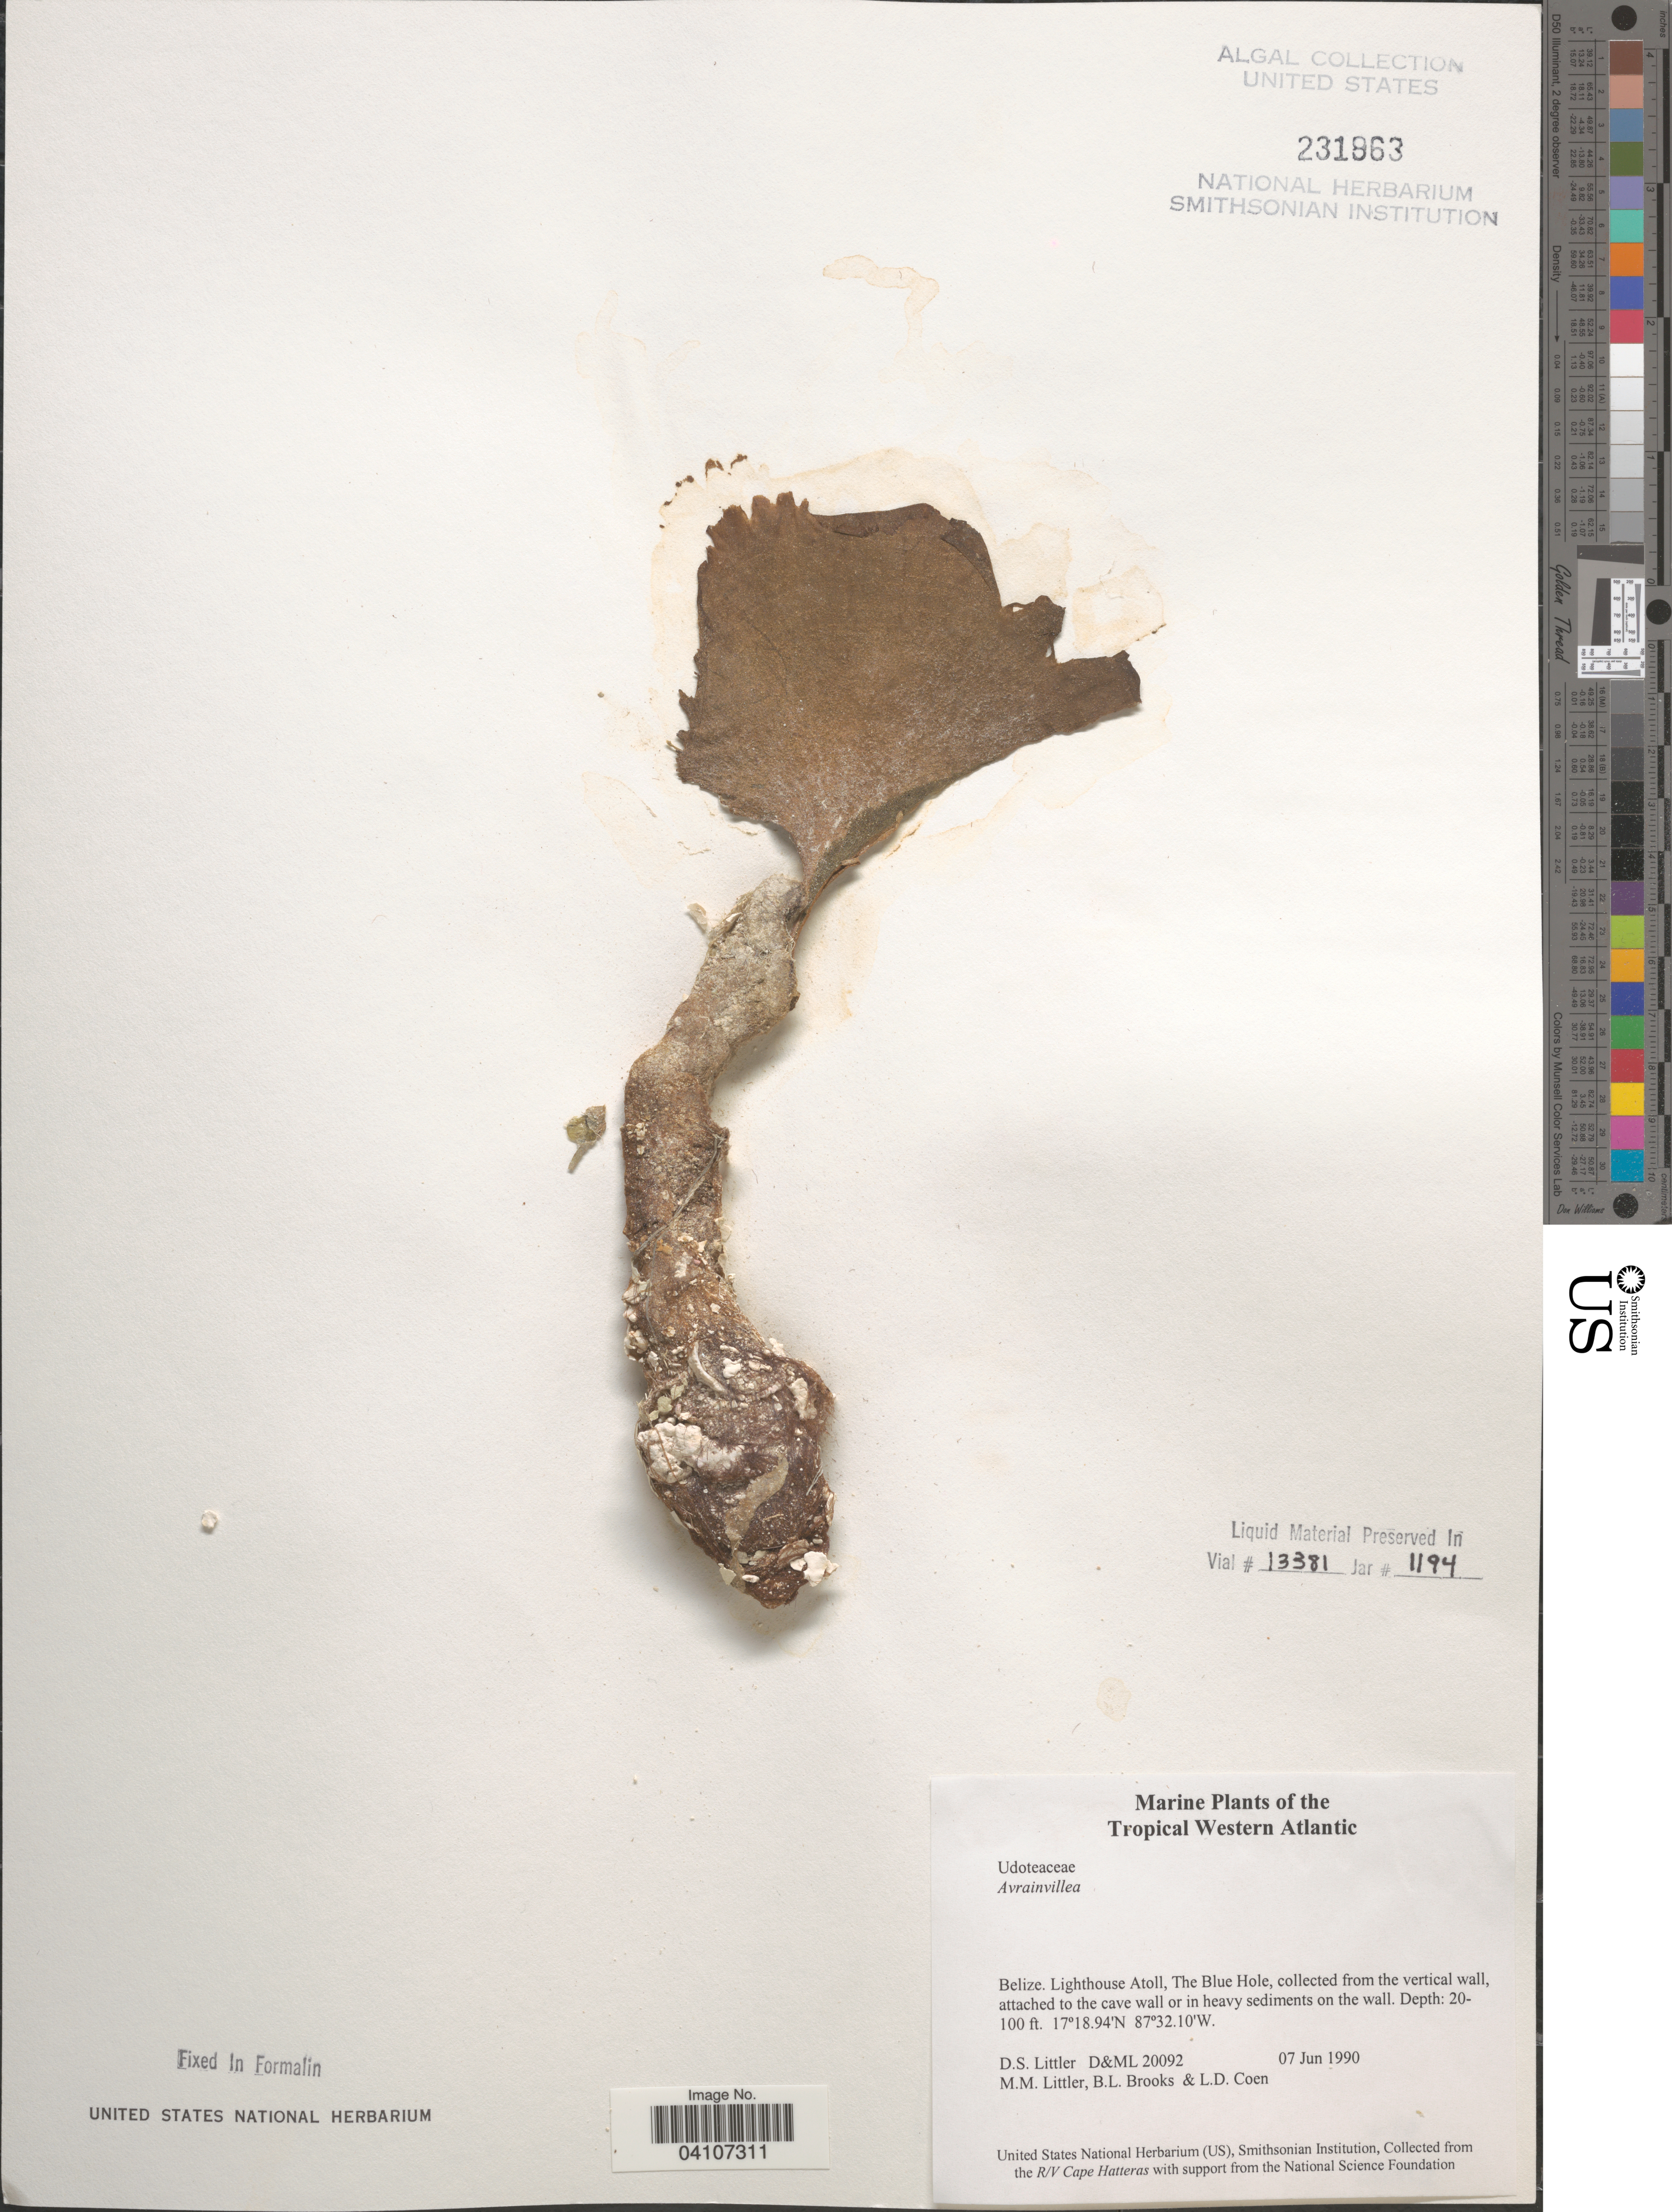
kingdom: Plantae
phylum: Chlorophyta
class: Ulvophyceae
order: Bryopsidales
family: Dichotomosiphonaceae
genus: Avrainvillea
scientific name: Avrainvillea sp.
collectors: D. S. Littler, B. Brooks & L. Coen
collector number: D&ML20092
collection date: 1990-06-07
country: Belize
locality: Tropical Western Atlantic. Lighthouse Atoll, The Blue Hole.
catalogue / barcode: US 231963